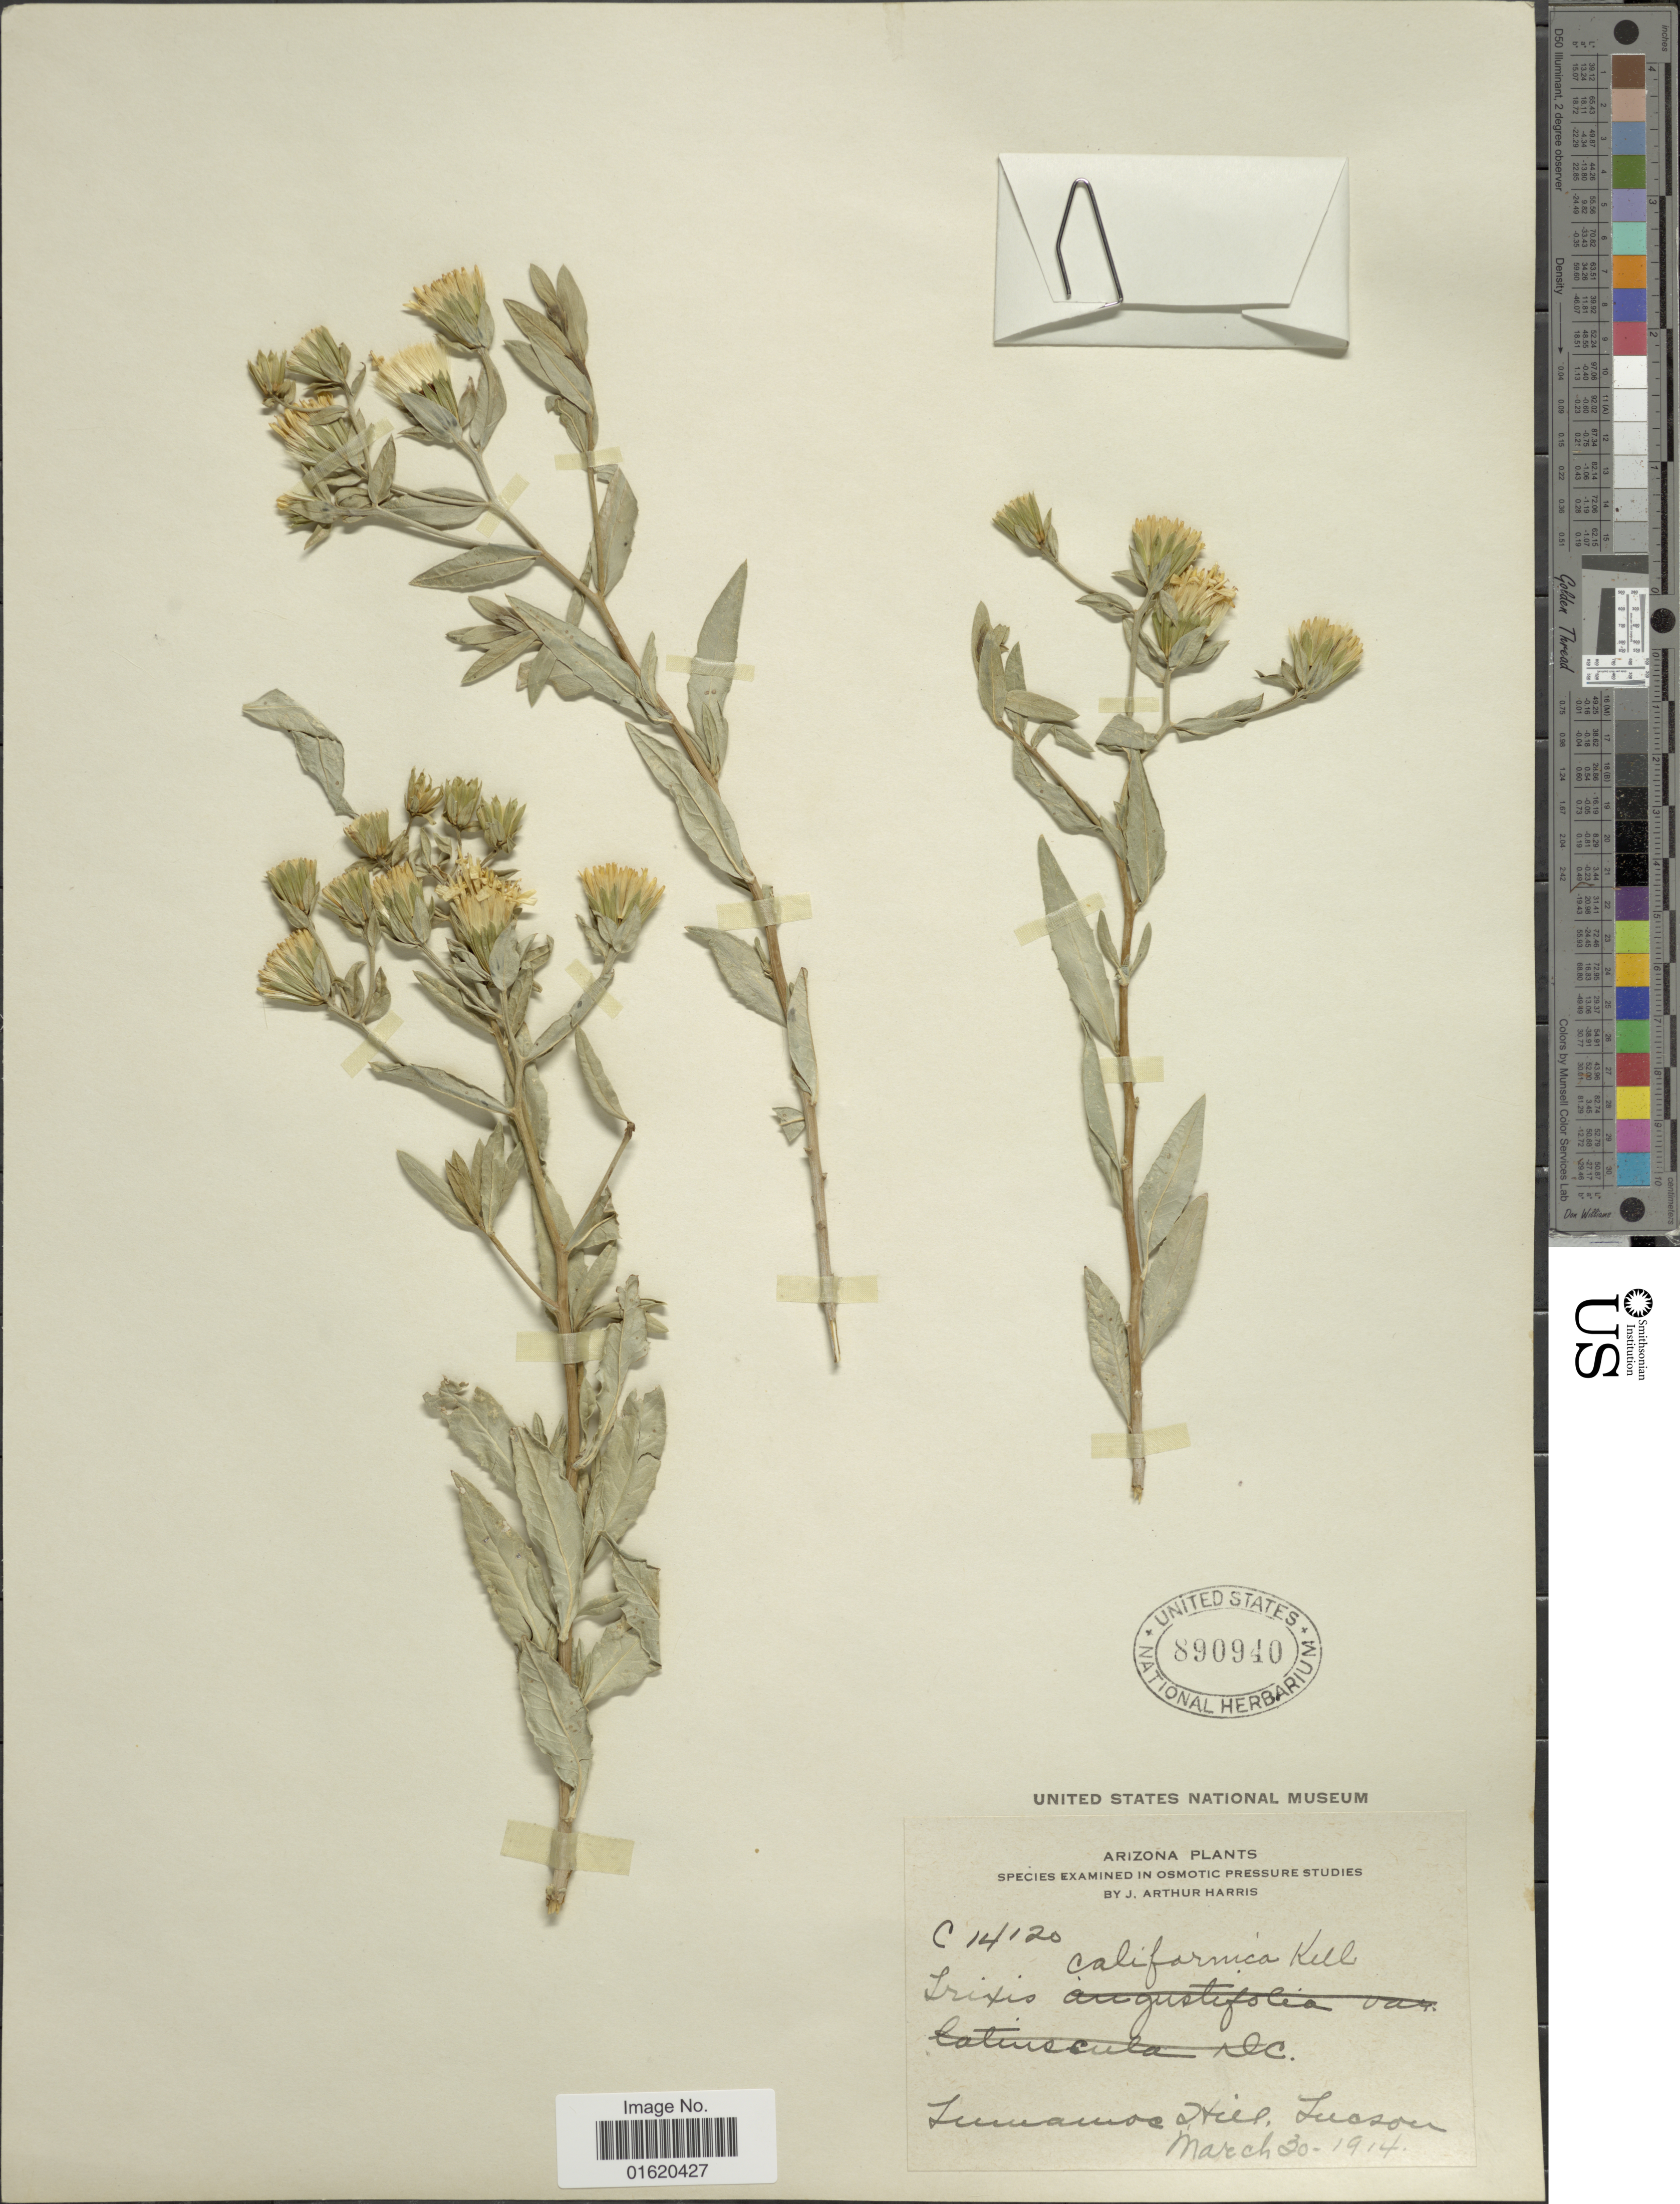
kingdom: Plantae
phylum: Tracheophyta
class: Magnoliopsida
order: Asterales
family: Asteraceae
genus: Trixis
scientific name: Trixis californica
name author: Kellogg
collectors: J. A. Harris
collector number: C14120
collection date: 1914-03-30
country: United States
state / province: Arizona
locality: Lumeauos Hill, Tucson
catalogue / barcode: US 890940